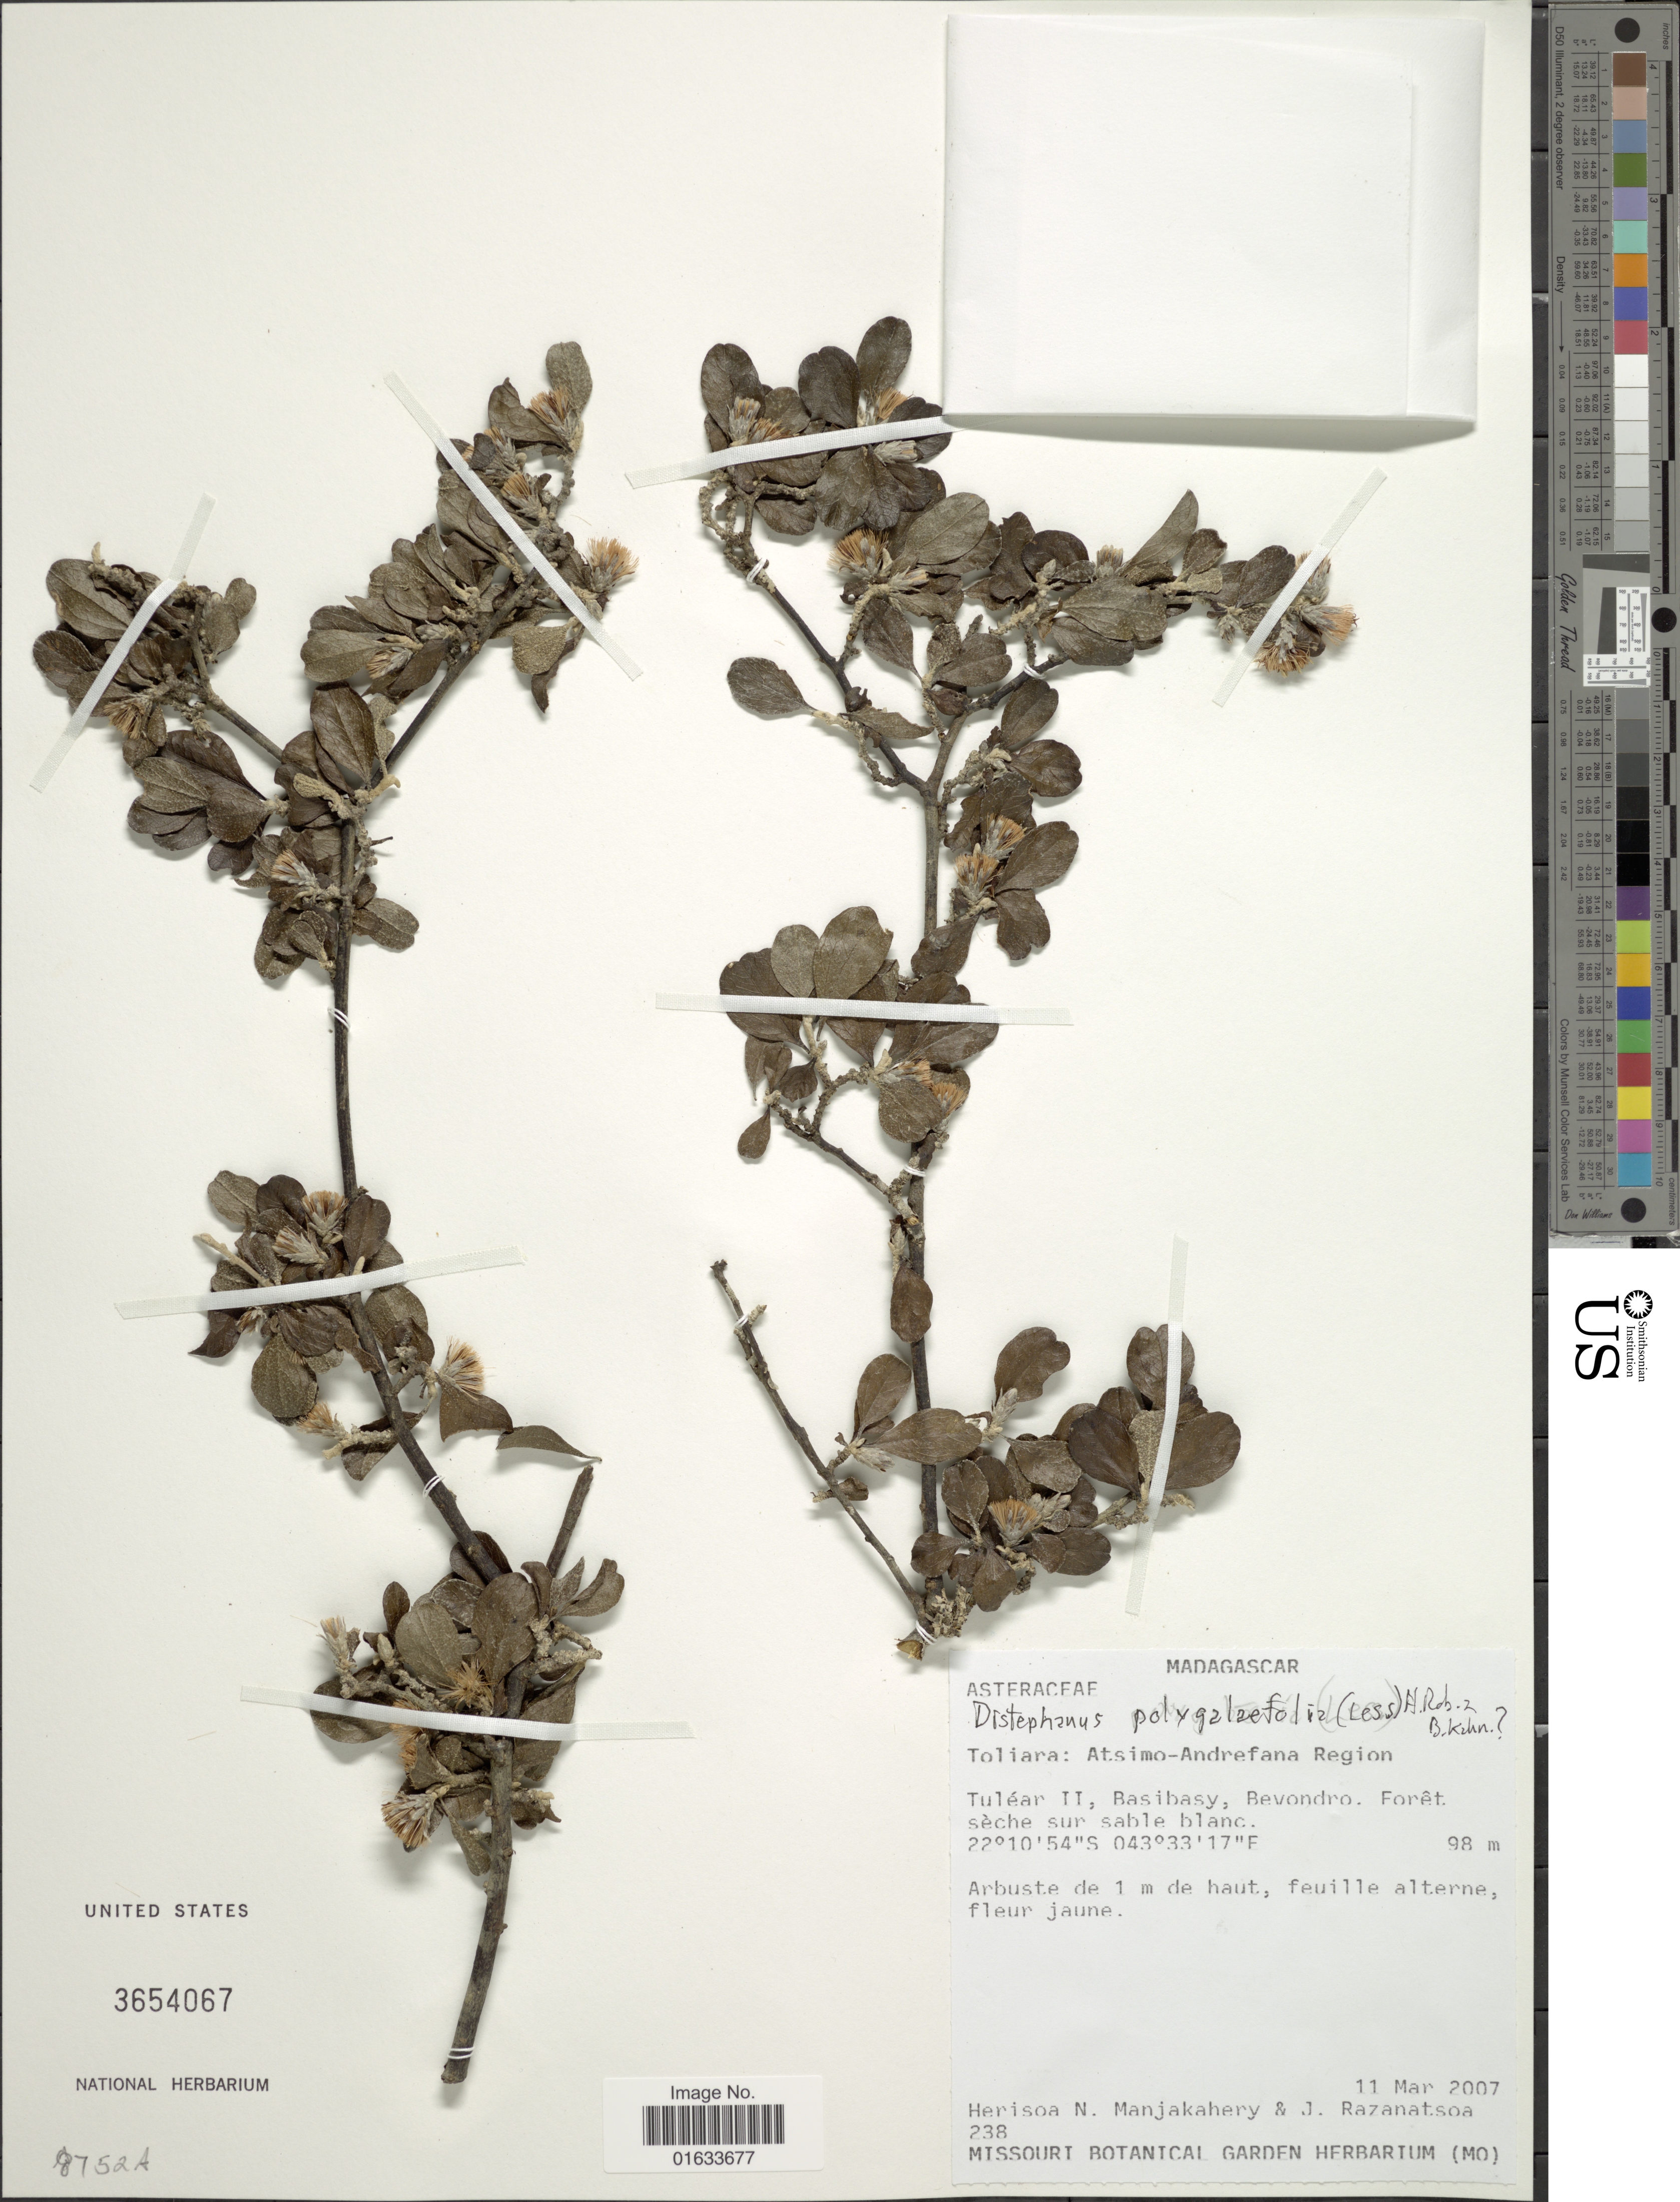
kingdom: Plantae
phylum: Tracheophyta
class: Magnoliopsida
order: Asterales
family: Asteraceae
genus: Distephanus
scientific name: Distephanus polygalaefolia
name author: (Less.) H. Rob. & B. Kahn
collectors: H. N. Manjakahery & J. Razanatsoa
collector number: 238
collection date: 2007-03-11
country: Madagascar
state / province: Atsimo-Andrefana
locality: Toliara: Atsimo-Andrefana Region. Tuléar II, Basibasy, Bevondro.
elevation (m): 98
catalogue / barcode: US 3654067